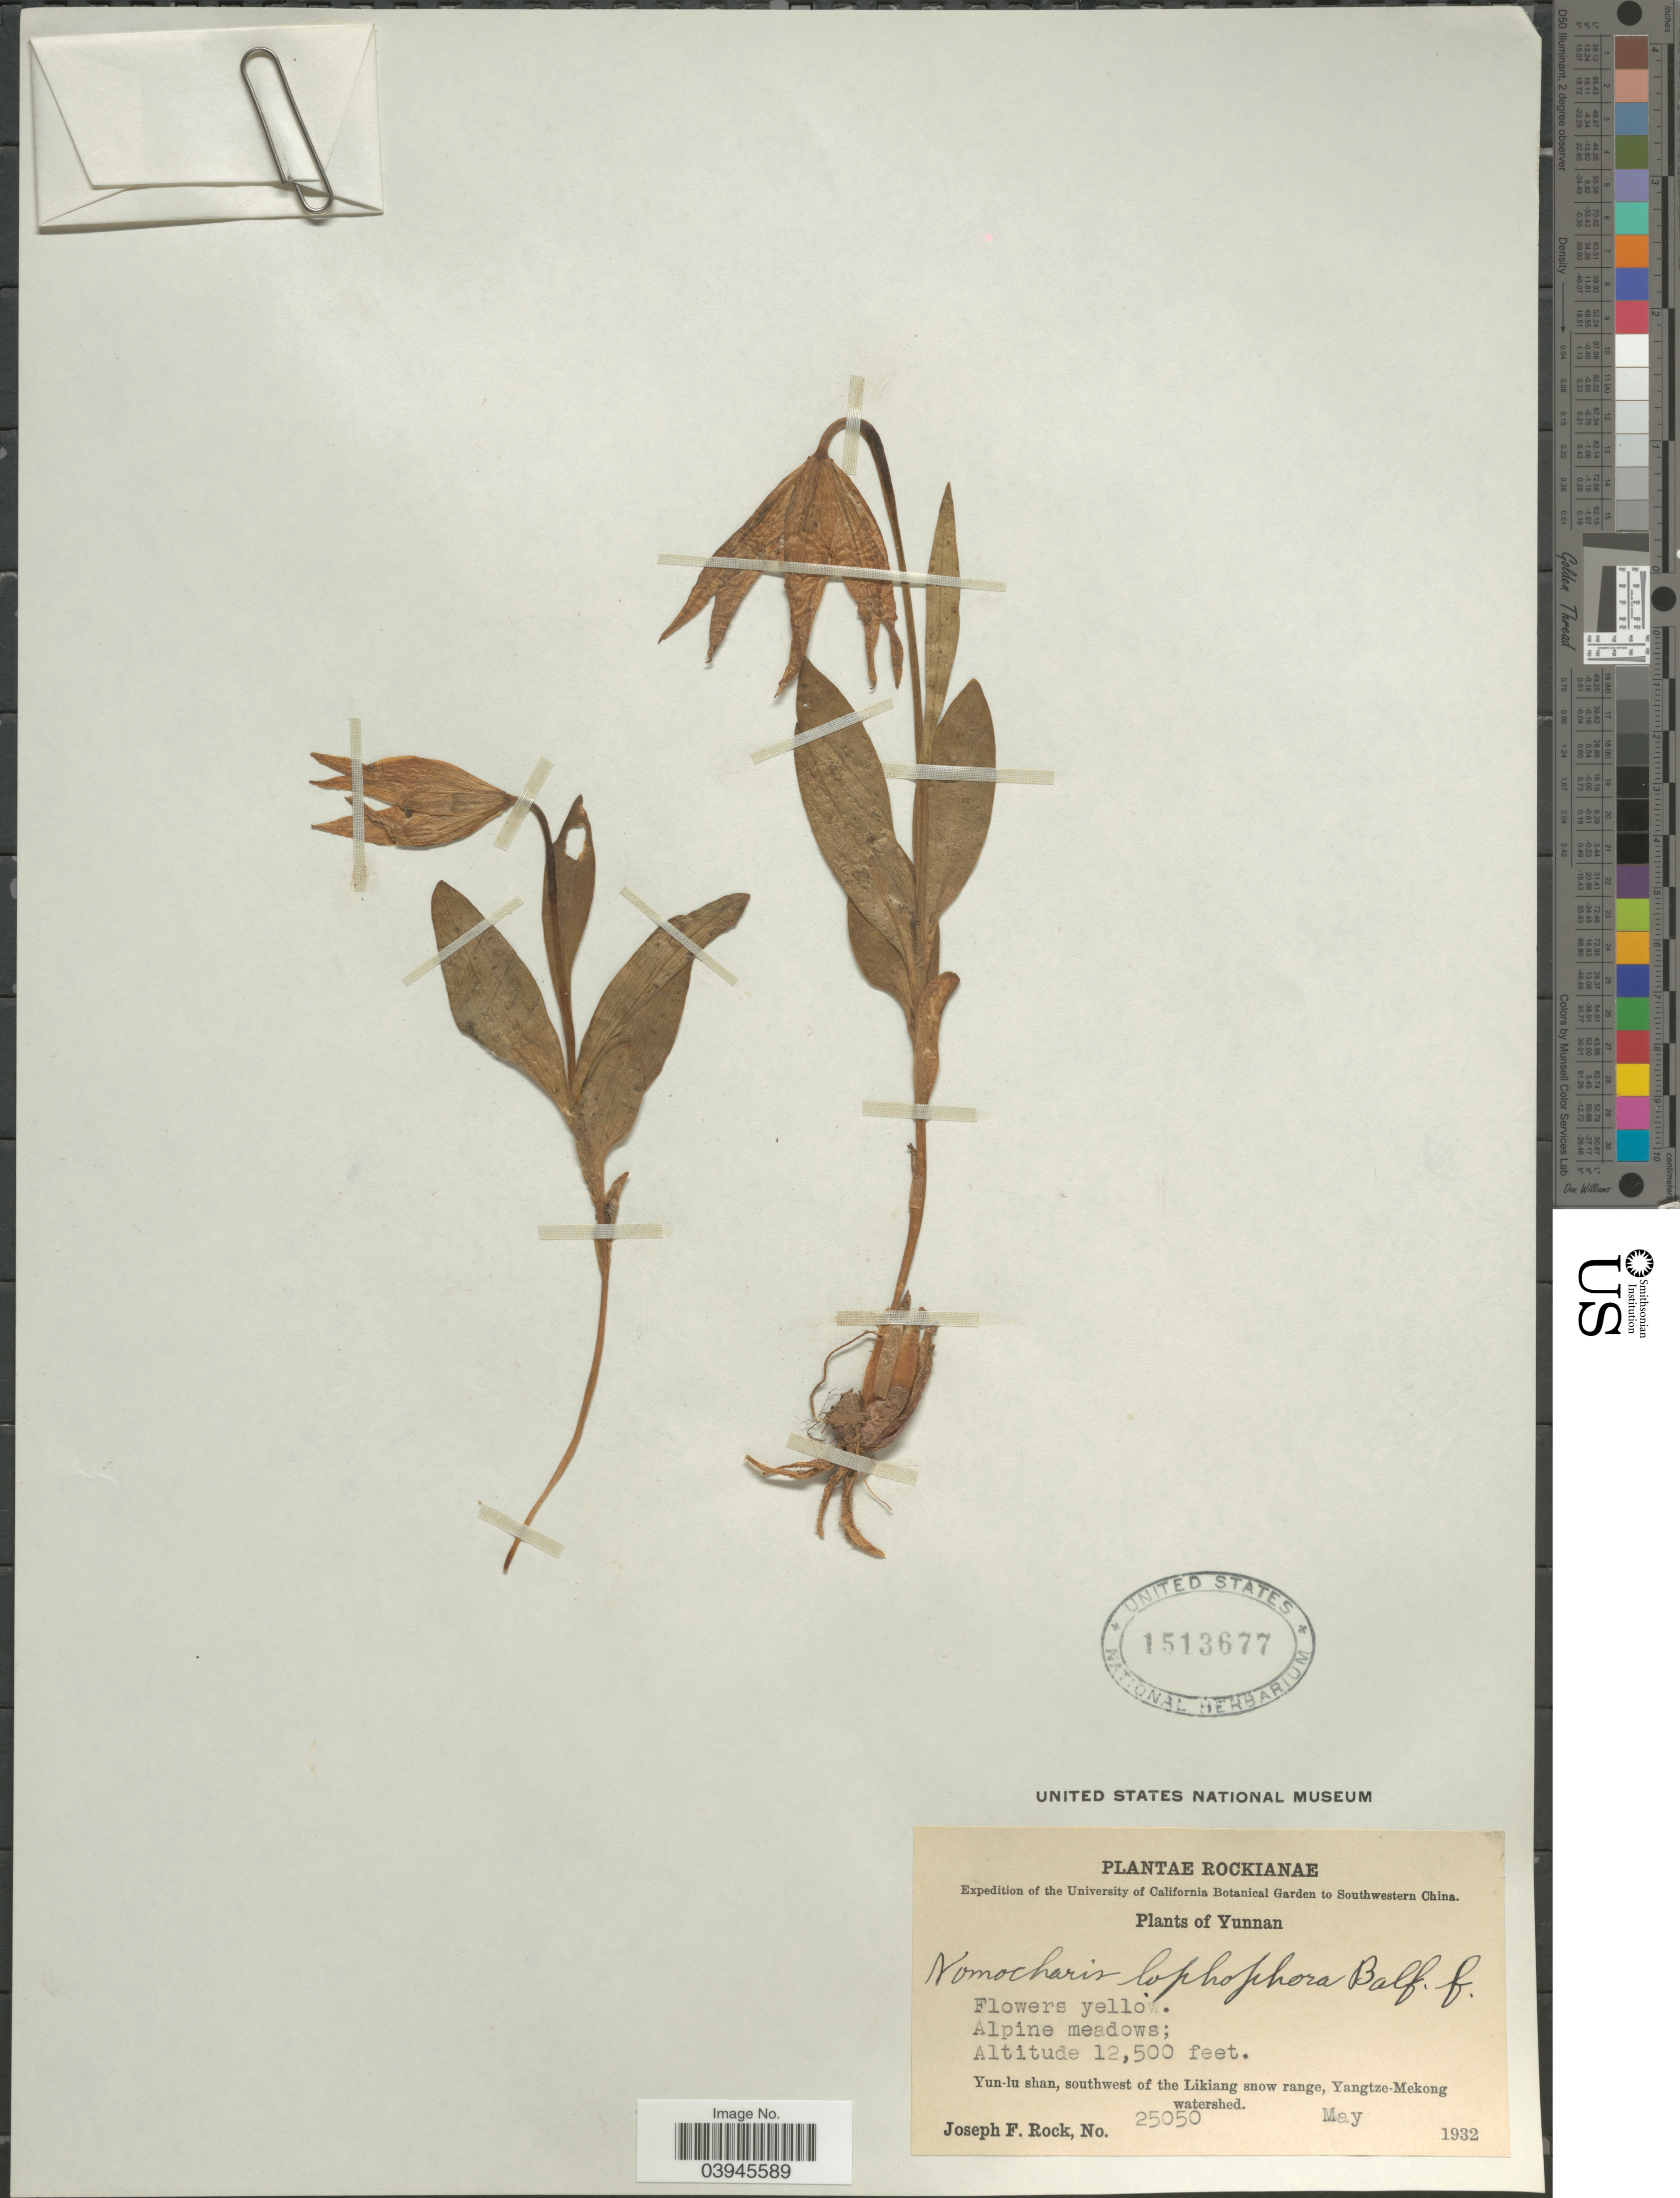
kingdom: Plantae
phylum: Tracheophyta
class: Liliopsida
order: Liliales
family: Liliaceae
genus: Lilium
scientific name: Lilium lophophorum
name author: (Bureau & Franch.) Franch.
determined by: Strong, Mark T., (BOT), Smithsonian Institution - National Museum of Natural History (UNITED STATES)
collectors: J. F. Rock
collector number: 25050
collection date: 1932-05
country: China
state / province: Yunnan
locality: Southwestern China. Yun-lu shan, southwest of the Likiang snow range, Yangtze-Mekong watershed.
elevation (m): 3810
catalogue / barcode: US 1513677